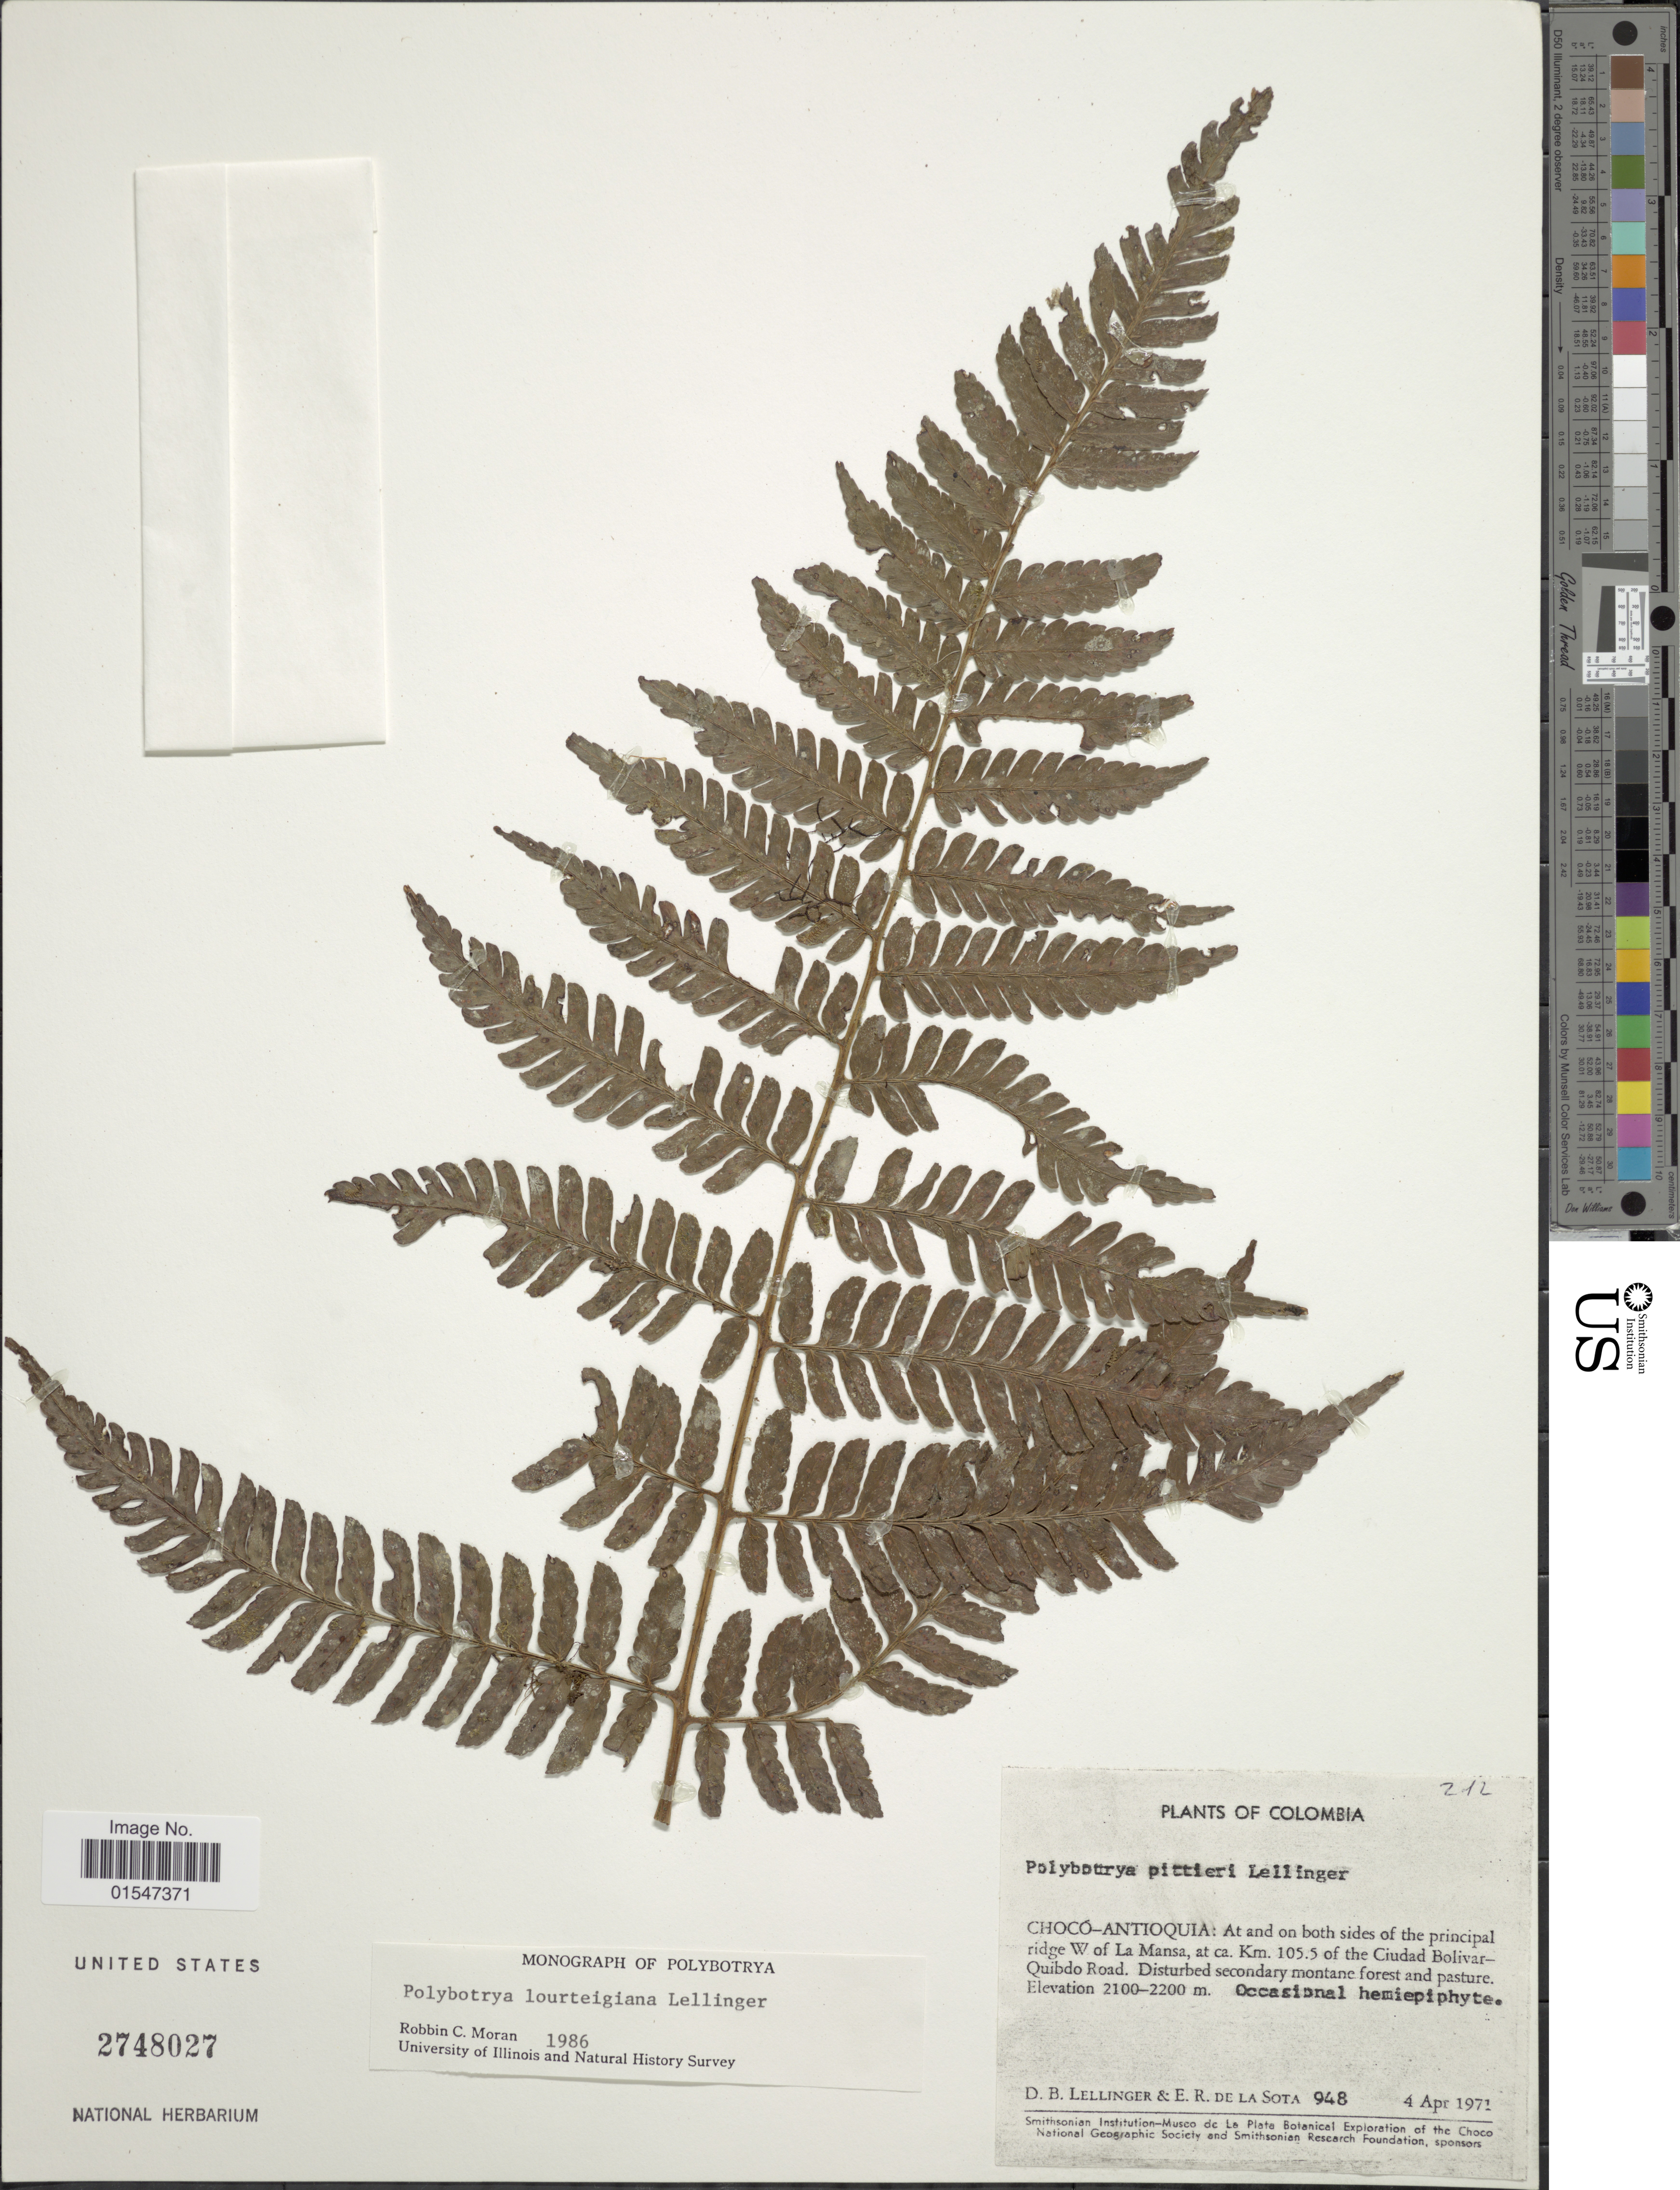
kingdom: Plantae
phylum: Tracheophyta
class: Polypodiopsida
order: Polypodiales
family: Dryopteridaceae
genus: Polybotrya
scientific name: Polybotrya lourteigiana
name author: Lellinger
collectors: D. B. Lellinger & E. R. de la Sota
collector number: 948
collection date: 1971-04-04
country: Colombia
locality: Chocó - Antioquia: At and on both sides of the principal ridge W of La Mansa at ca. Km. 105.5 of the Ciudad Bolivar- Quibdo Road.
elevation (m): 2100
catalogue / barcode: US 2748027